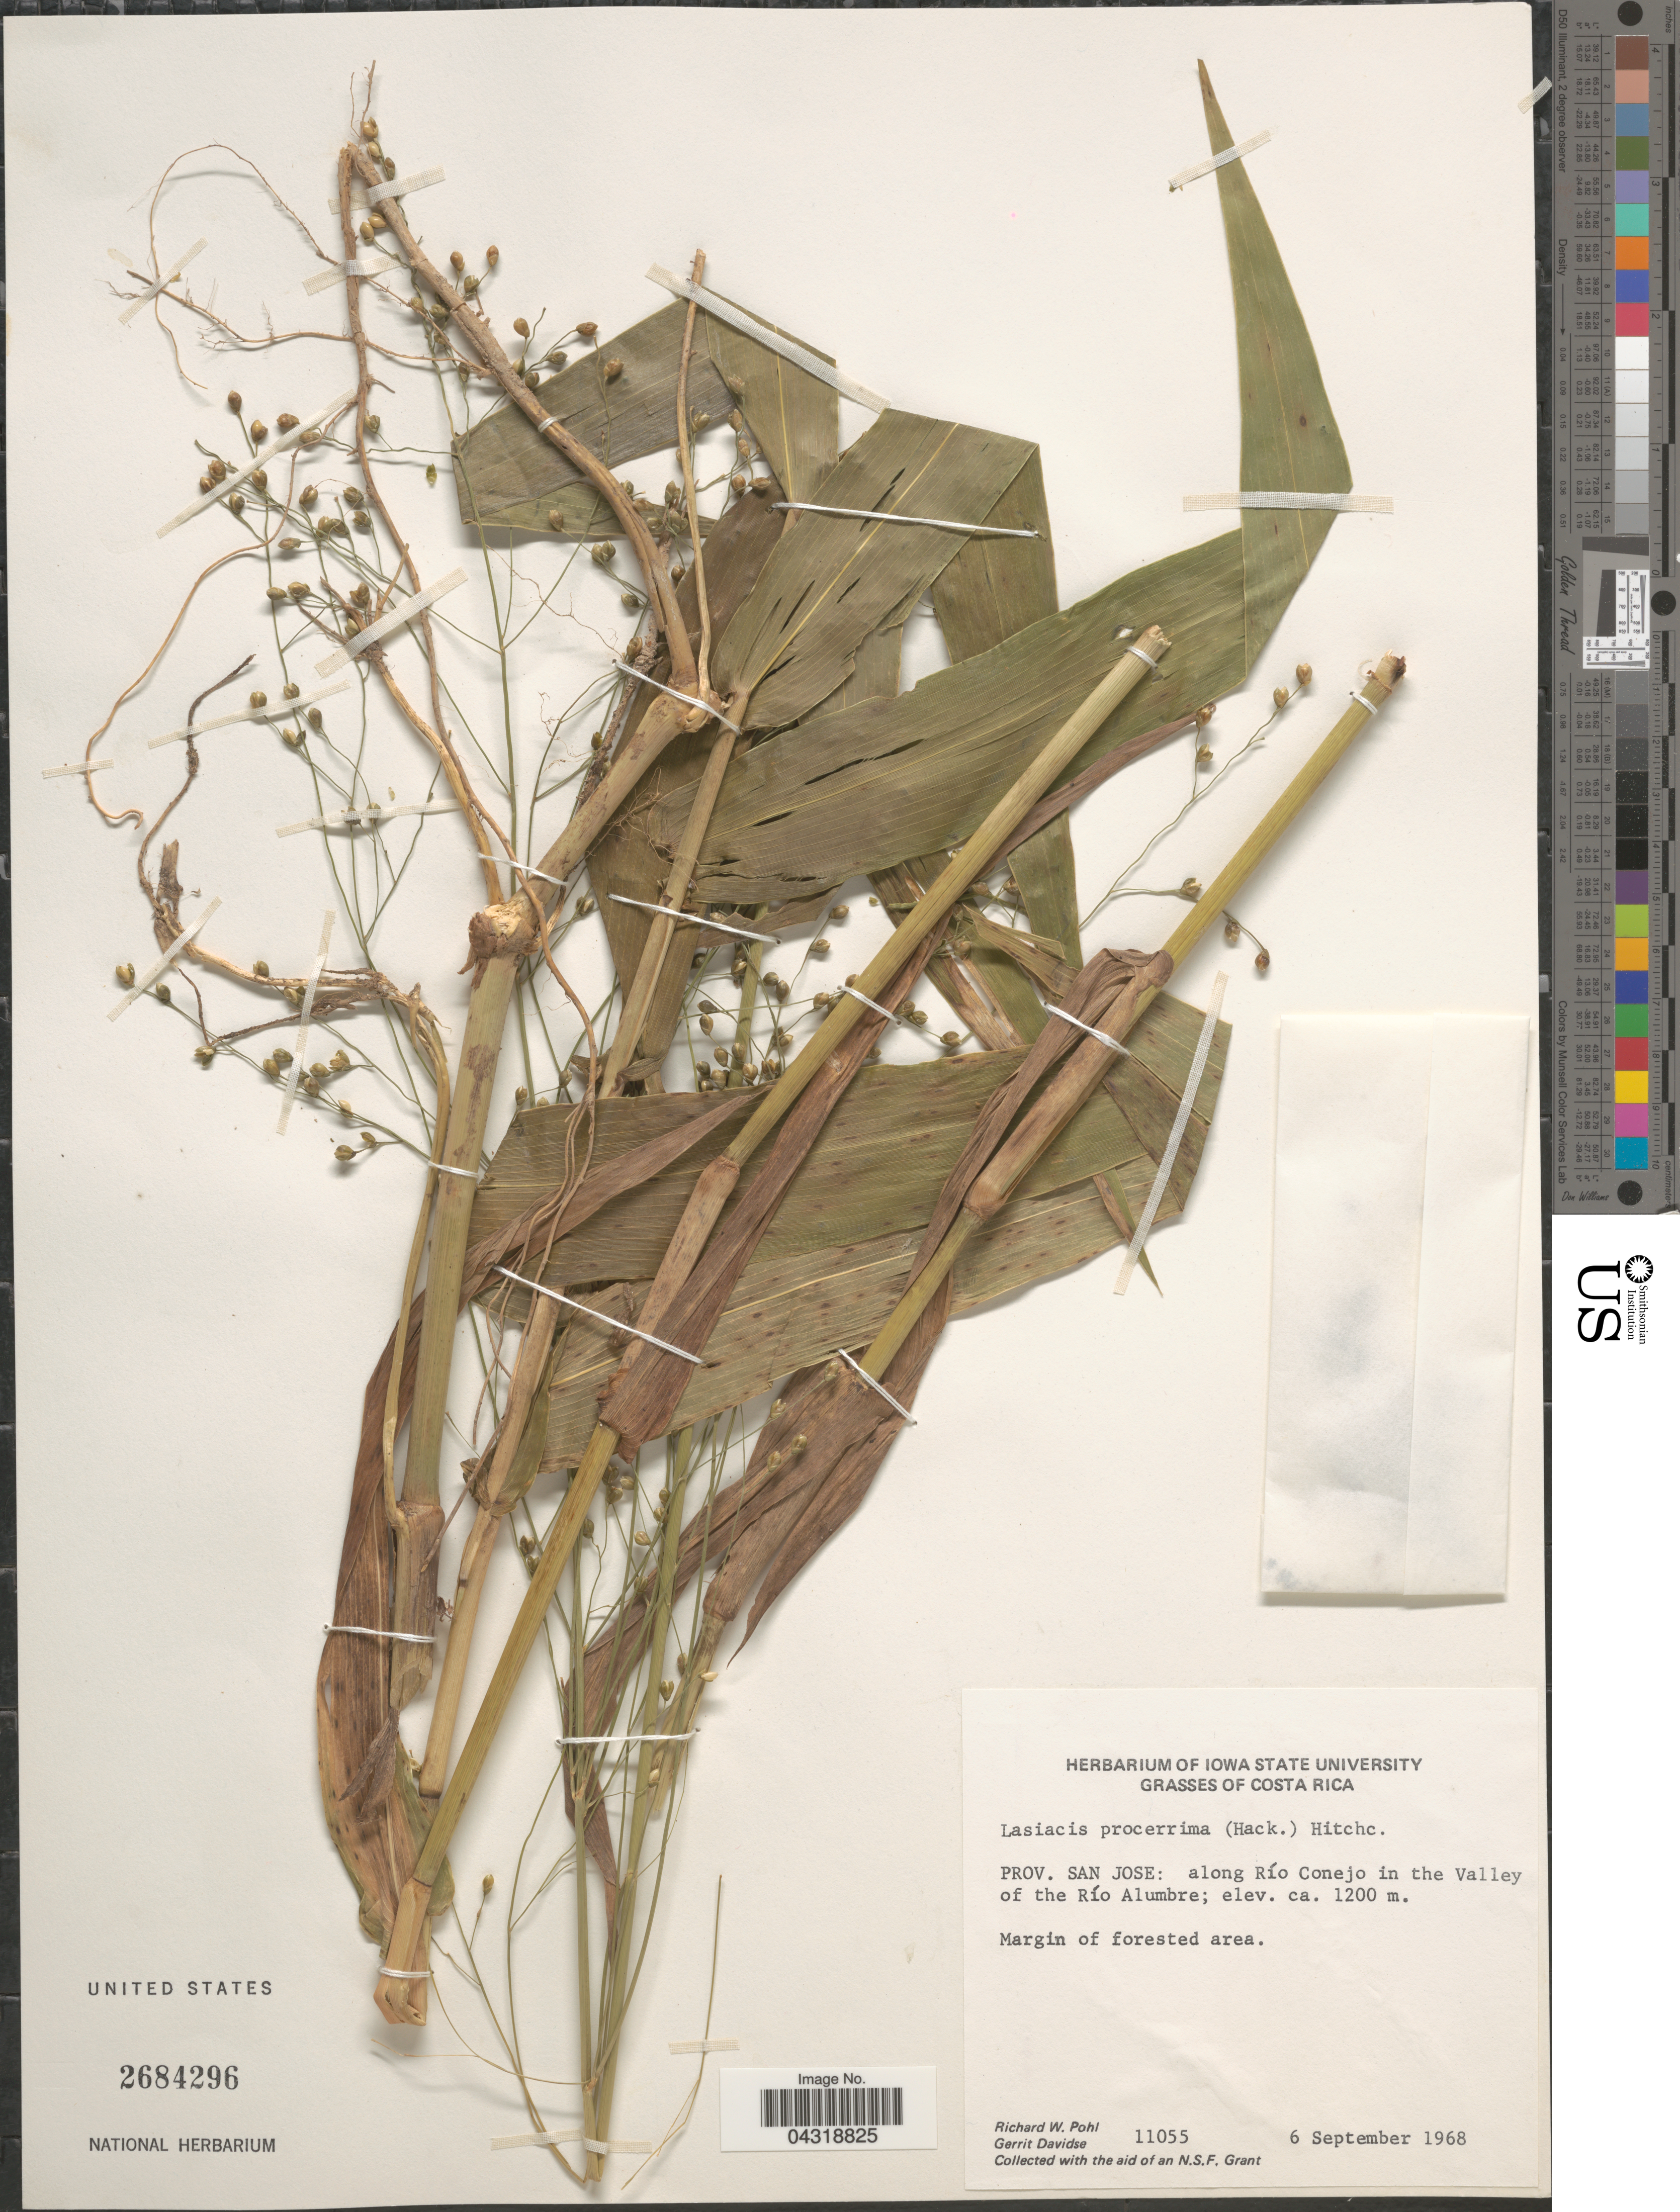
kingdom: Plantae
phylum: Tracheophyta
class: Liliopsida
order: Poales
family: Poaceae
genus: Lasiacis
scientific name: Lasiacis procerrima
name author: (Hack.) Hitchc.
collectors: R. W. Pohl & G. Davidse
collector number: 11055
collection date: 1968-09-06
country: Costa Rica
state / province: San José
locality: Along Río Conejo in the Valley of the Río Alumbre.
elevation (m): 1200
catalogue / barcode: US 2684296